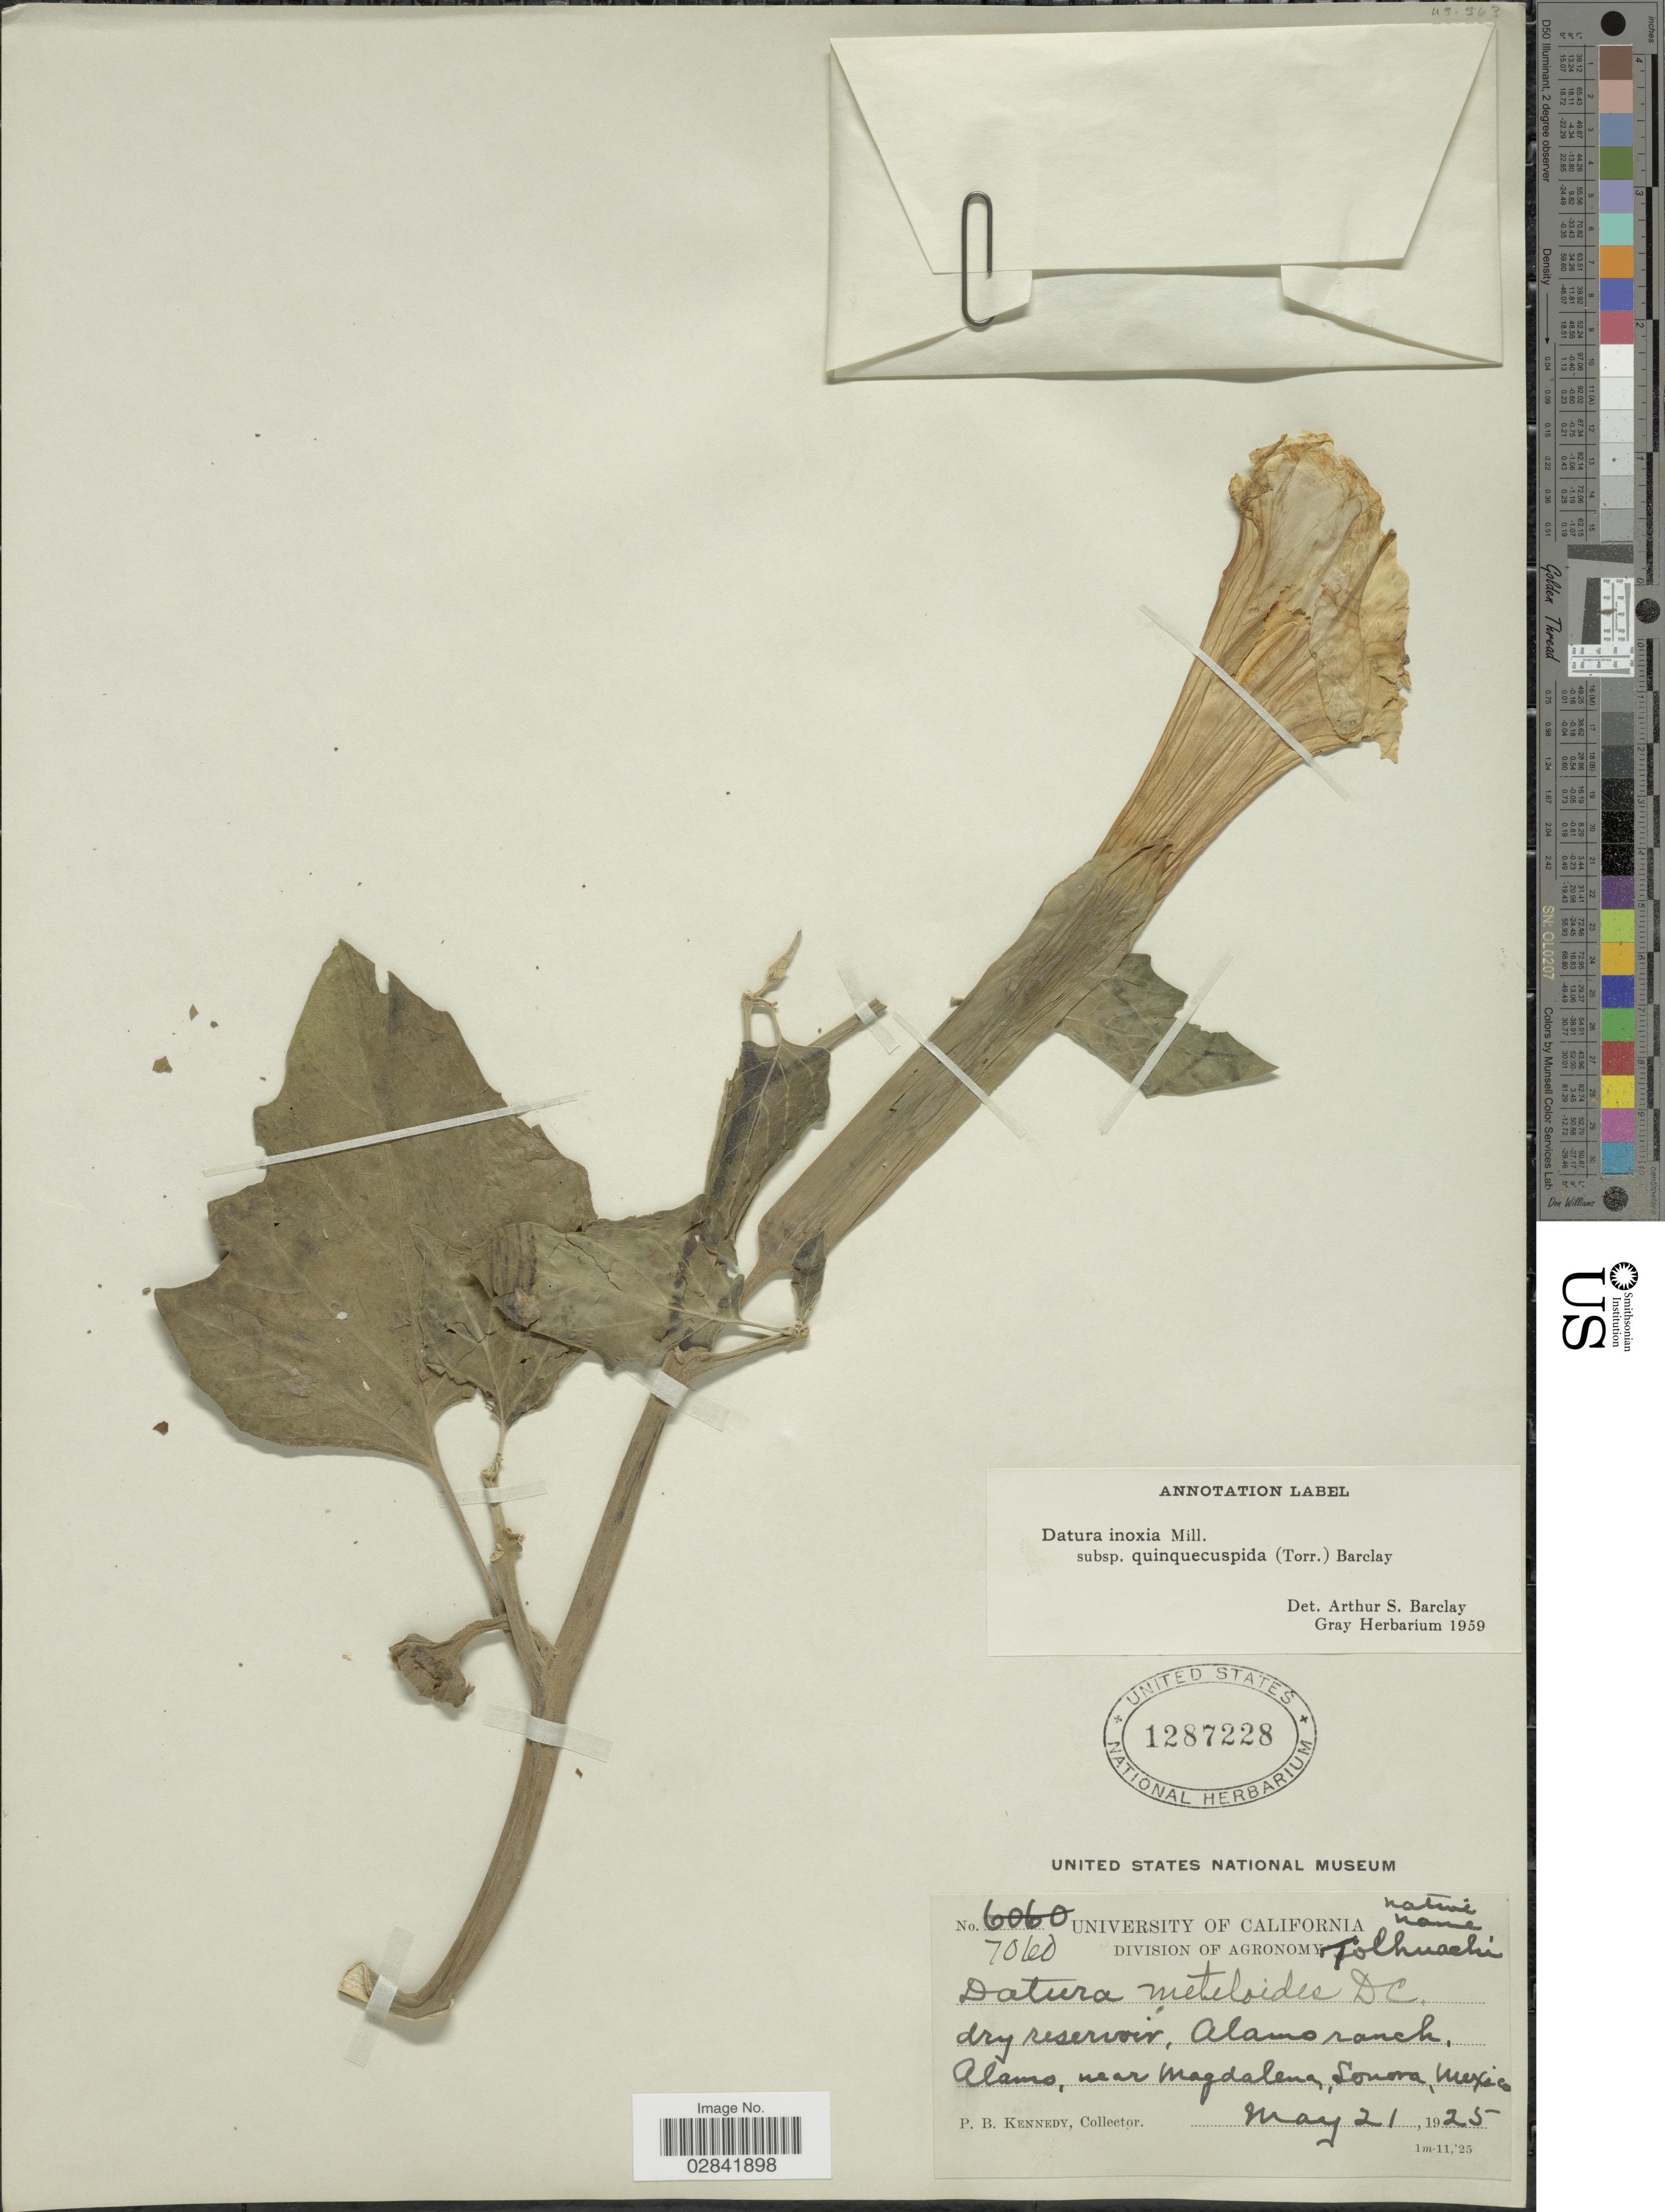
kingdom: Plantae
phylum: Tracheophyta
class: Magnoliopsida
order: Solanales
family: Solanaceae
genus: Datura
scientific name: Datura wrightii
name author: Regel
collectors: P. B. Kennedy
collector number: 7060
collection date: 1925-05-21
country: Mexico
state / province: Sonora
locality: Dry reservoir, Alamo ranch, Alamo, near Magdalena.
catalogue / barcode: US 1287228